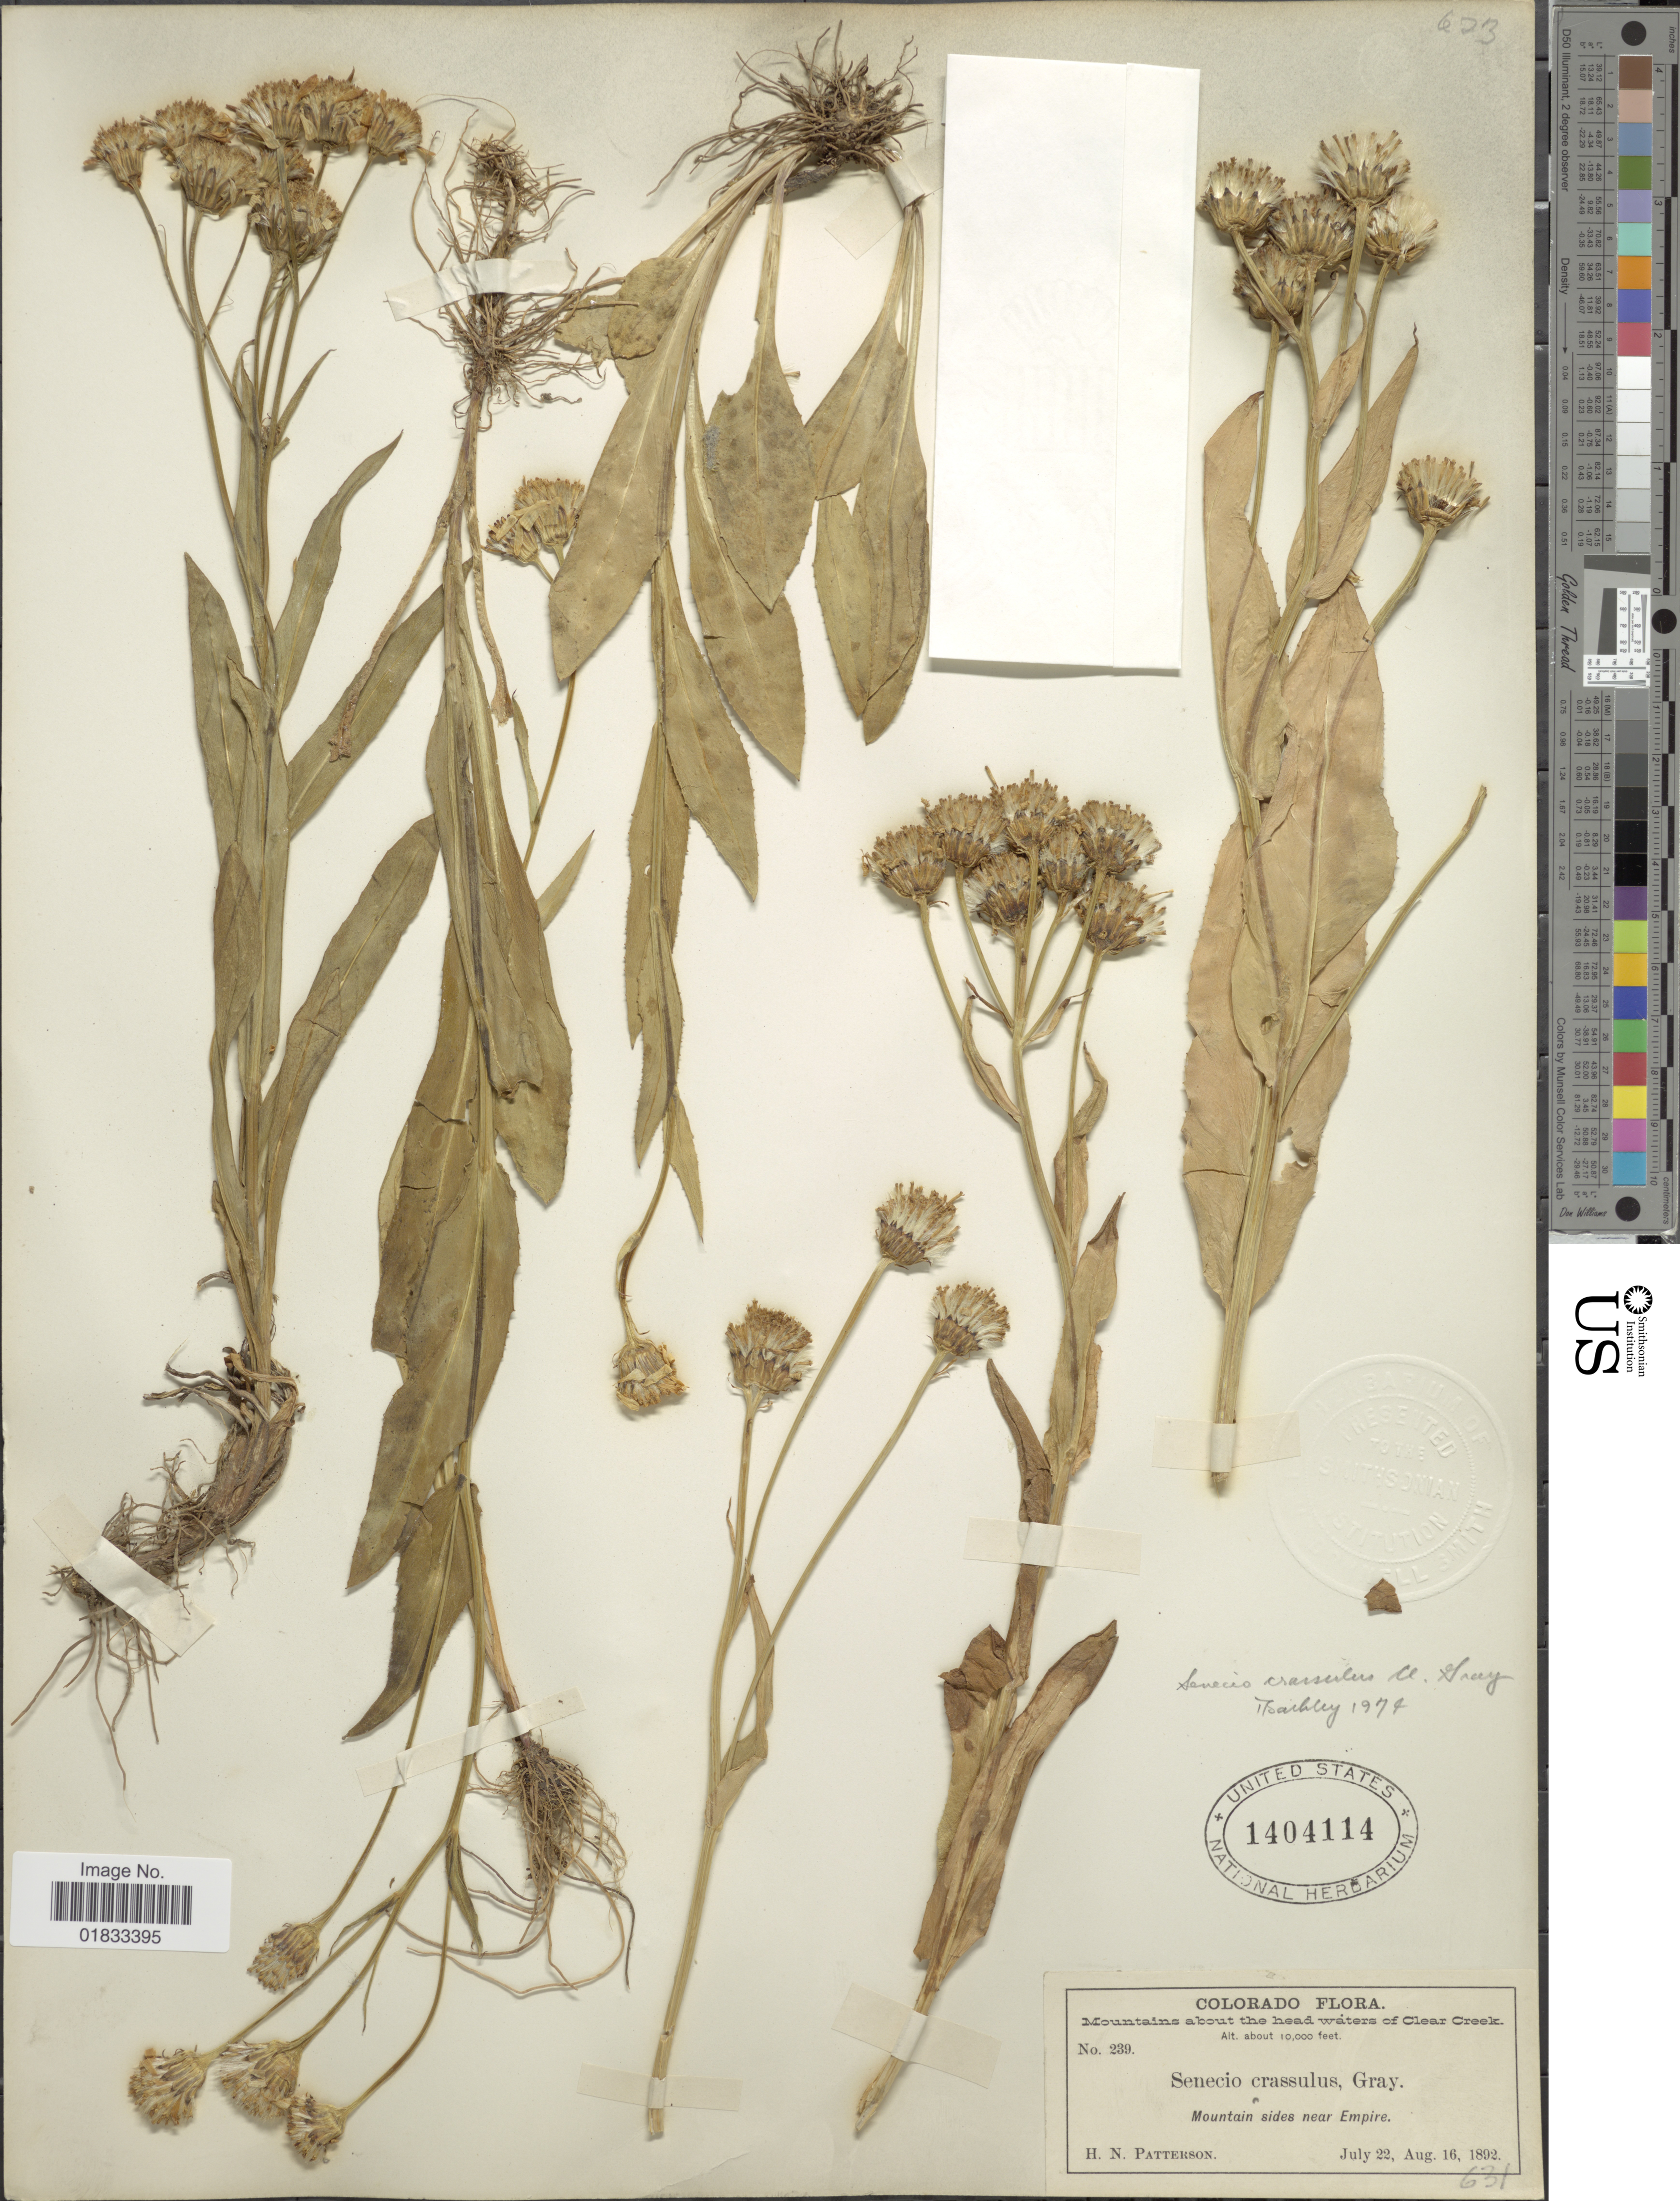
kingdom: Plantae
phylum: Tracheophyta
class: Magnoliopsida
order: Asterales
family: Asteraceae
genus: Senecio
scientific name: Senecio crassulus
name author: A. Gray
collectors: H. N. Patterson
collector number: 239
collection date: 1892-07-22/1892-08-16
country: United States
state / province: Colorado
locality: Mountains sides near Empire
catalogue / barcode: US 1404114